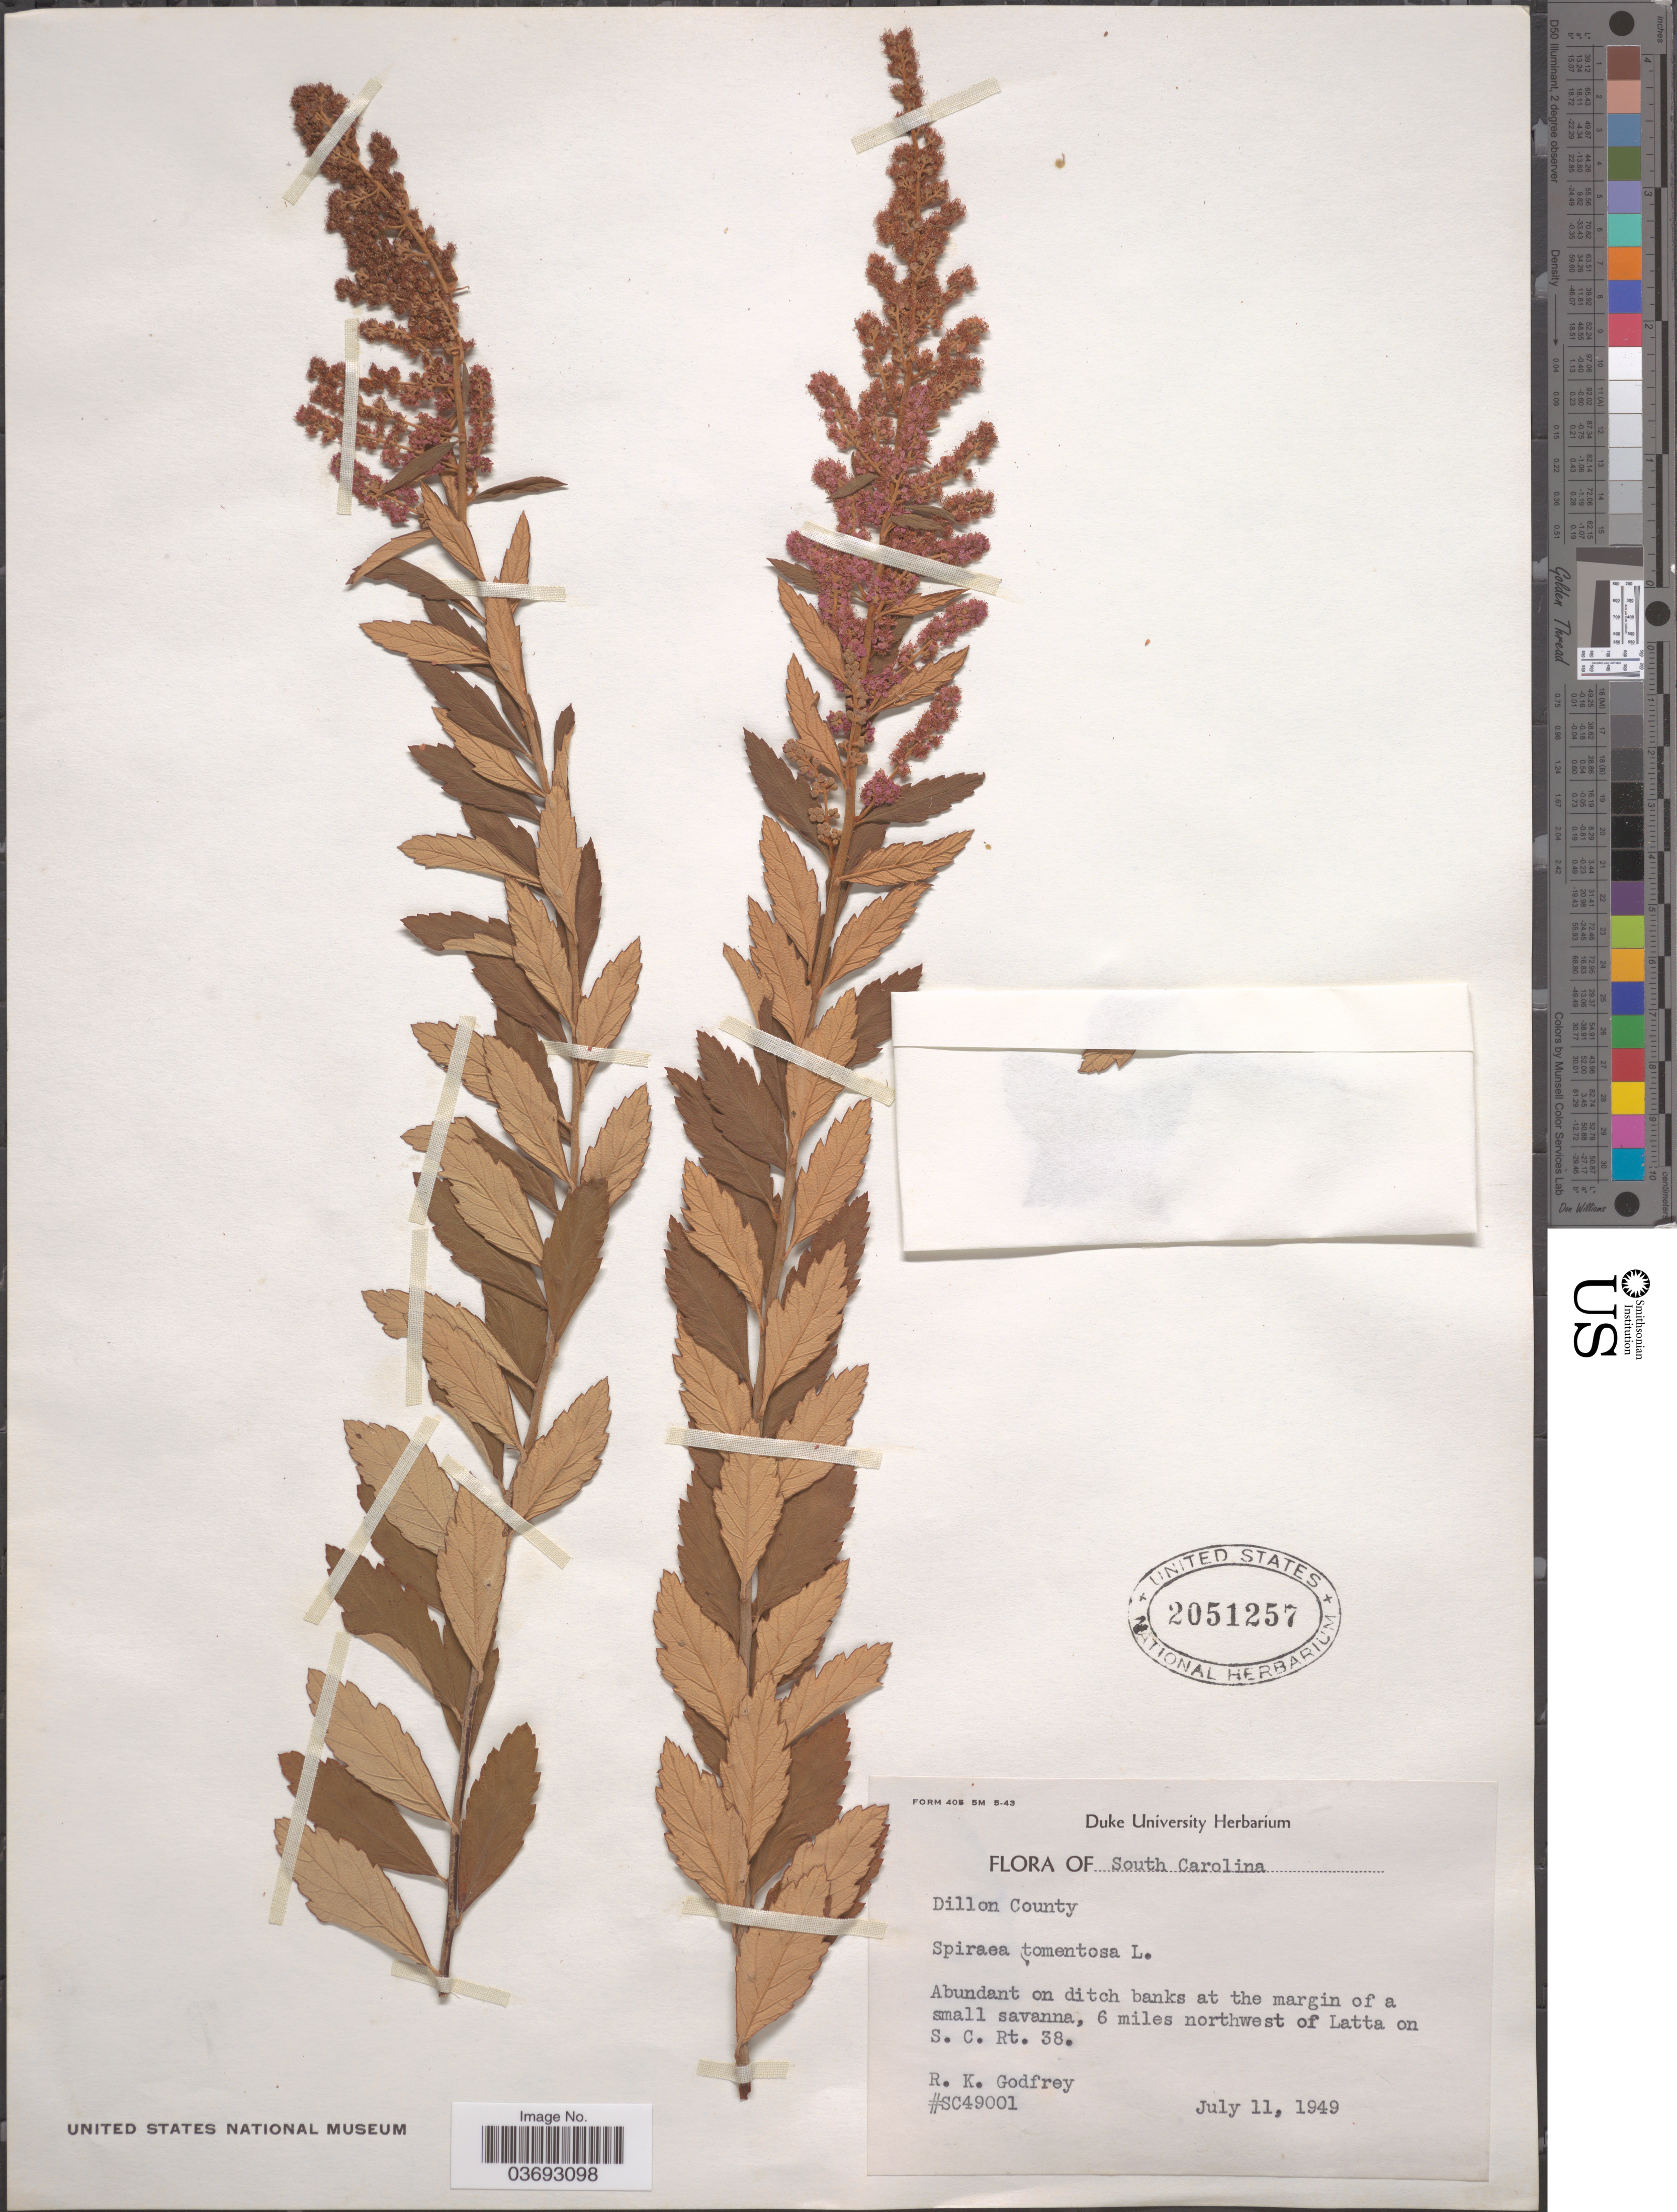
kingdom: Plantae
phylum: Tracheophyta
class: Magnoliopsida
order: Rosales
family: Rosaceae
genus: Spiraea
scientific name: Spiraea tomentosa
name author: L.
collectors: R. K. Godfrey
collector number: SC49001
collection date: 1949-07-11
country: United States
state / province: South Carolina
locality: Dillon County. 6 miles northwest of Latta on S. C. Rt. 38.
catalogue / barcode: US 2051257